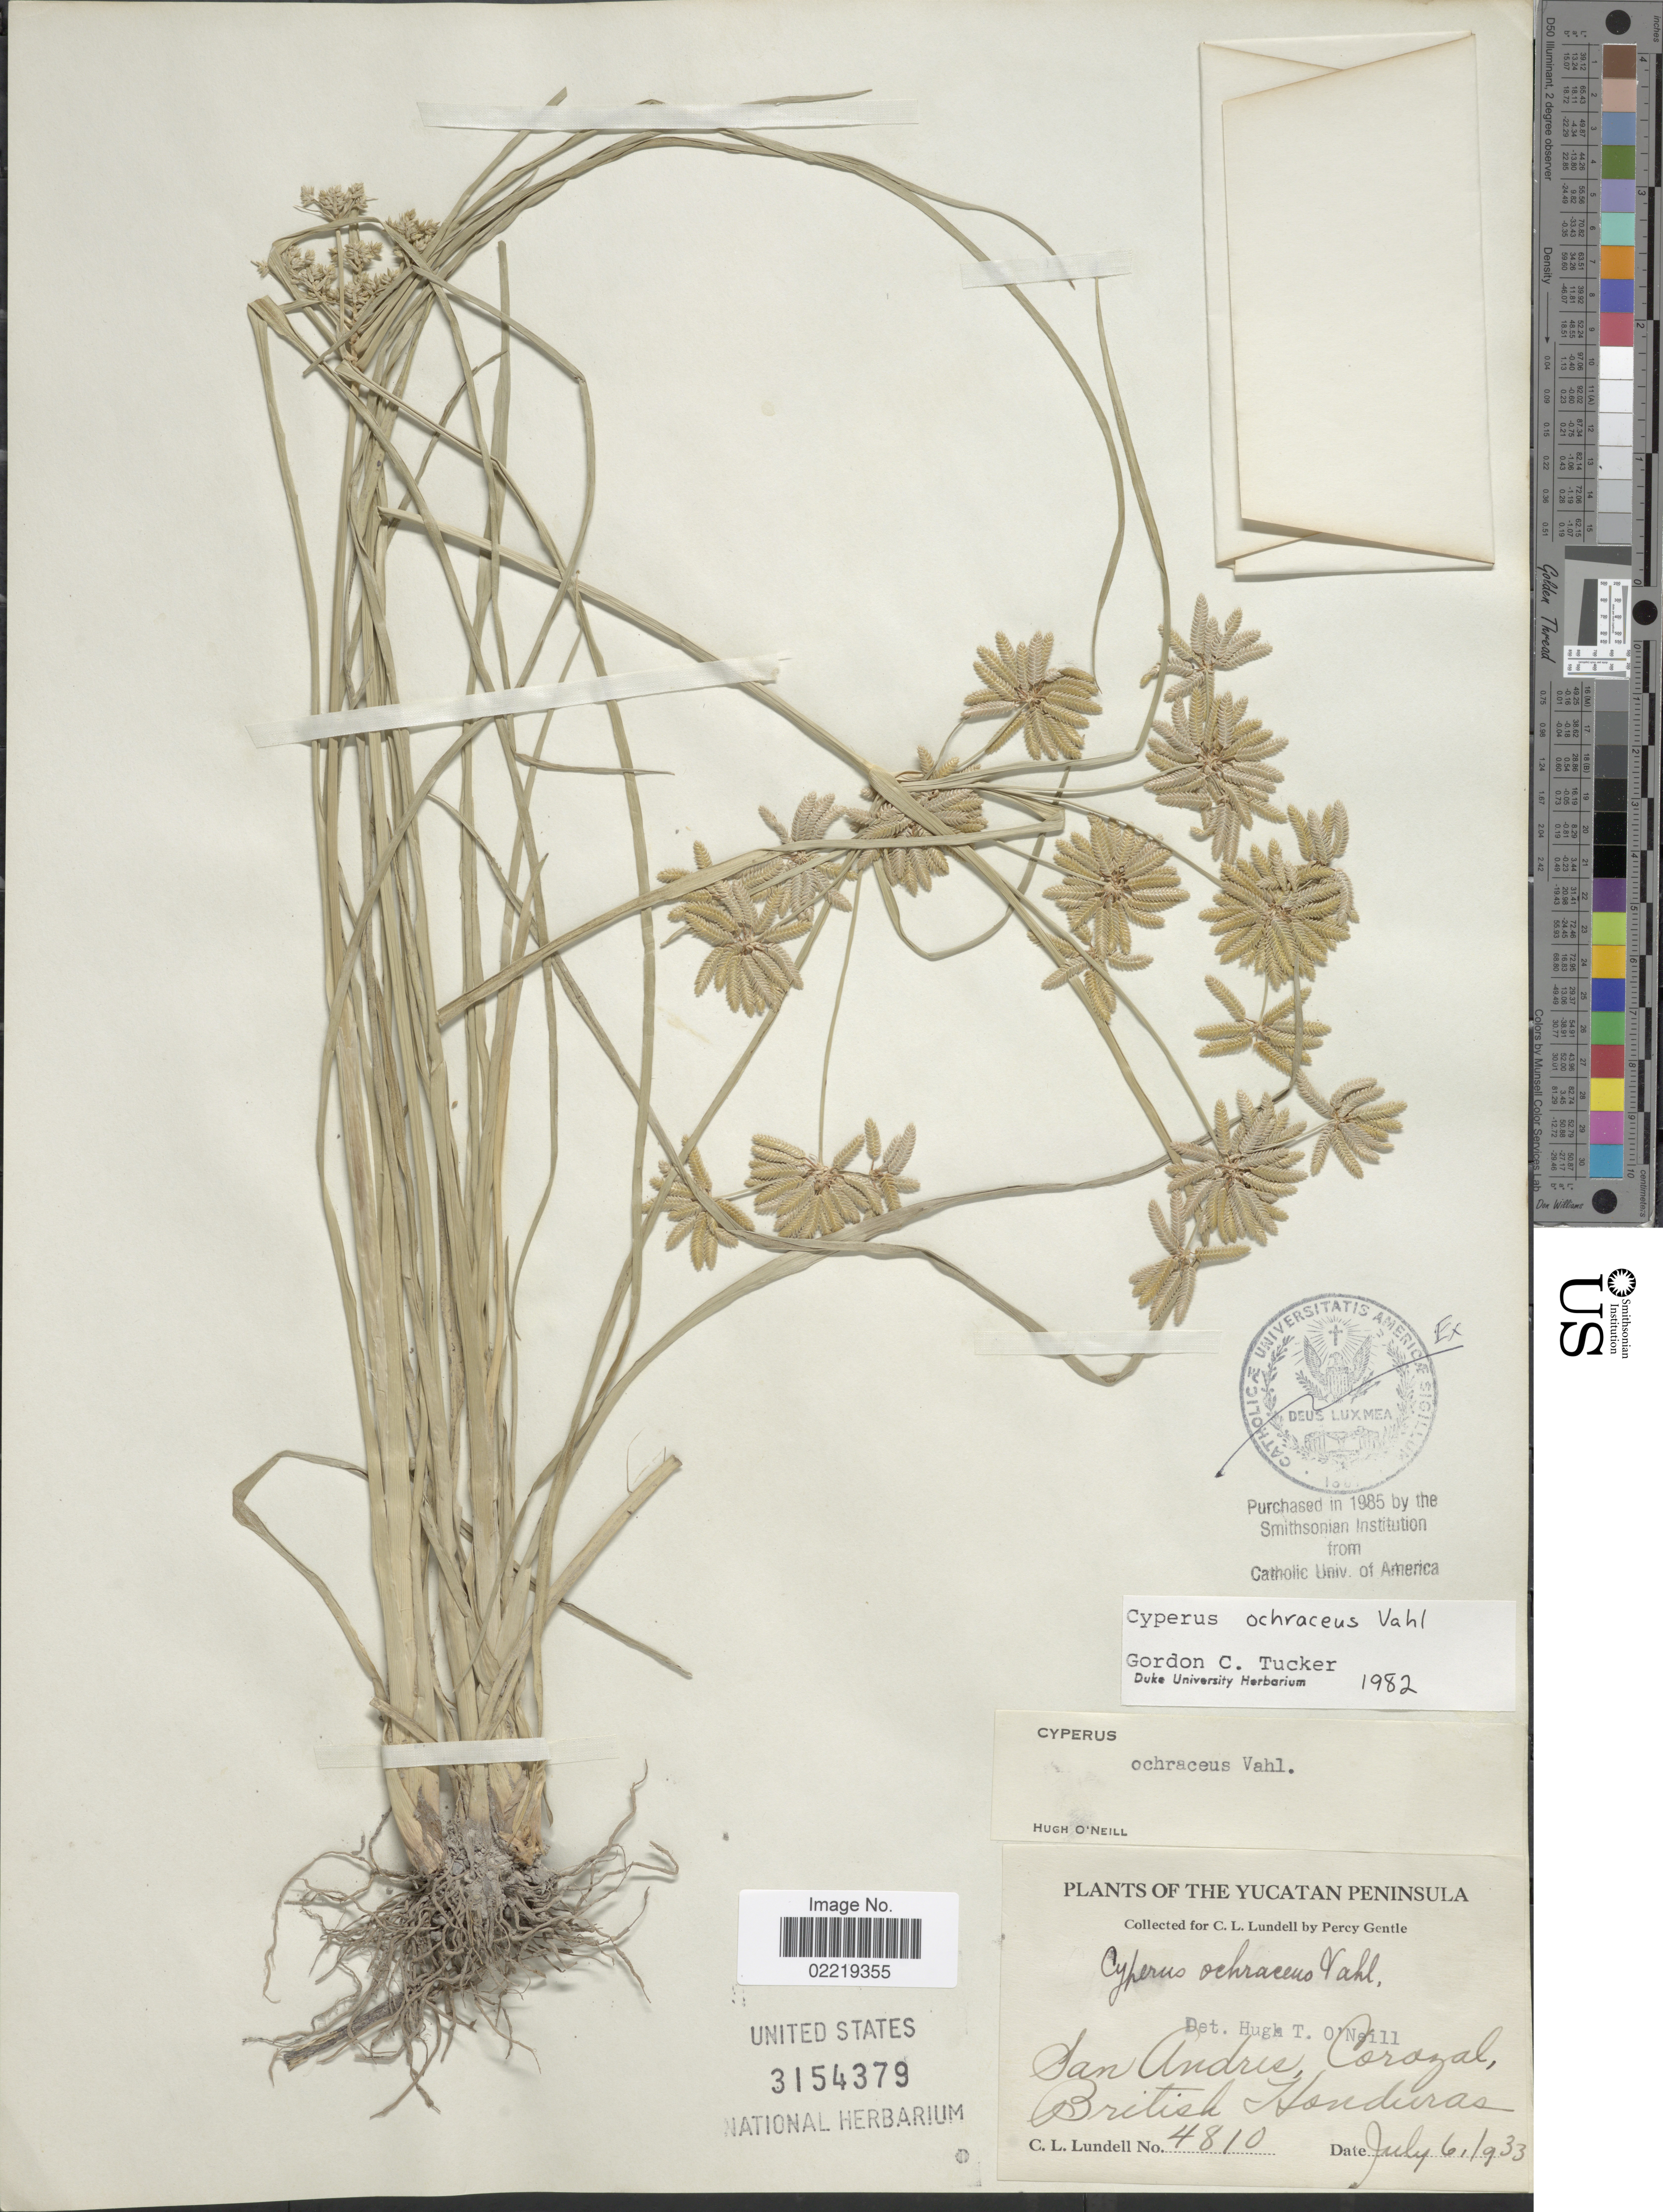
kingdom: Plantae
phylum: Tracheophyta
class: Liliopsida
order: Poales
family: Cyperaceae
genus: Cyperus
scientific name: Cyperus ochraceus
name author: Vahl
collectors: C. L. Lundell & P. H. Gentle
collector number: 4810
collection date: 1933-07-06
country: Belize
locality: The Yucatan Peninsula, San Andres, Corozal, British Honduras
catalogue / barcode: US 3154379